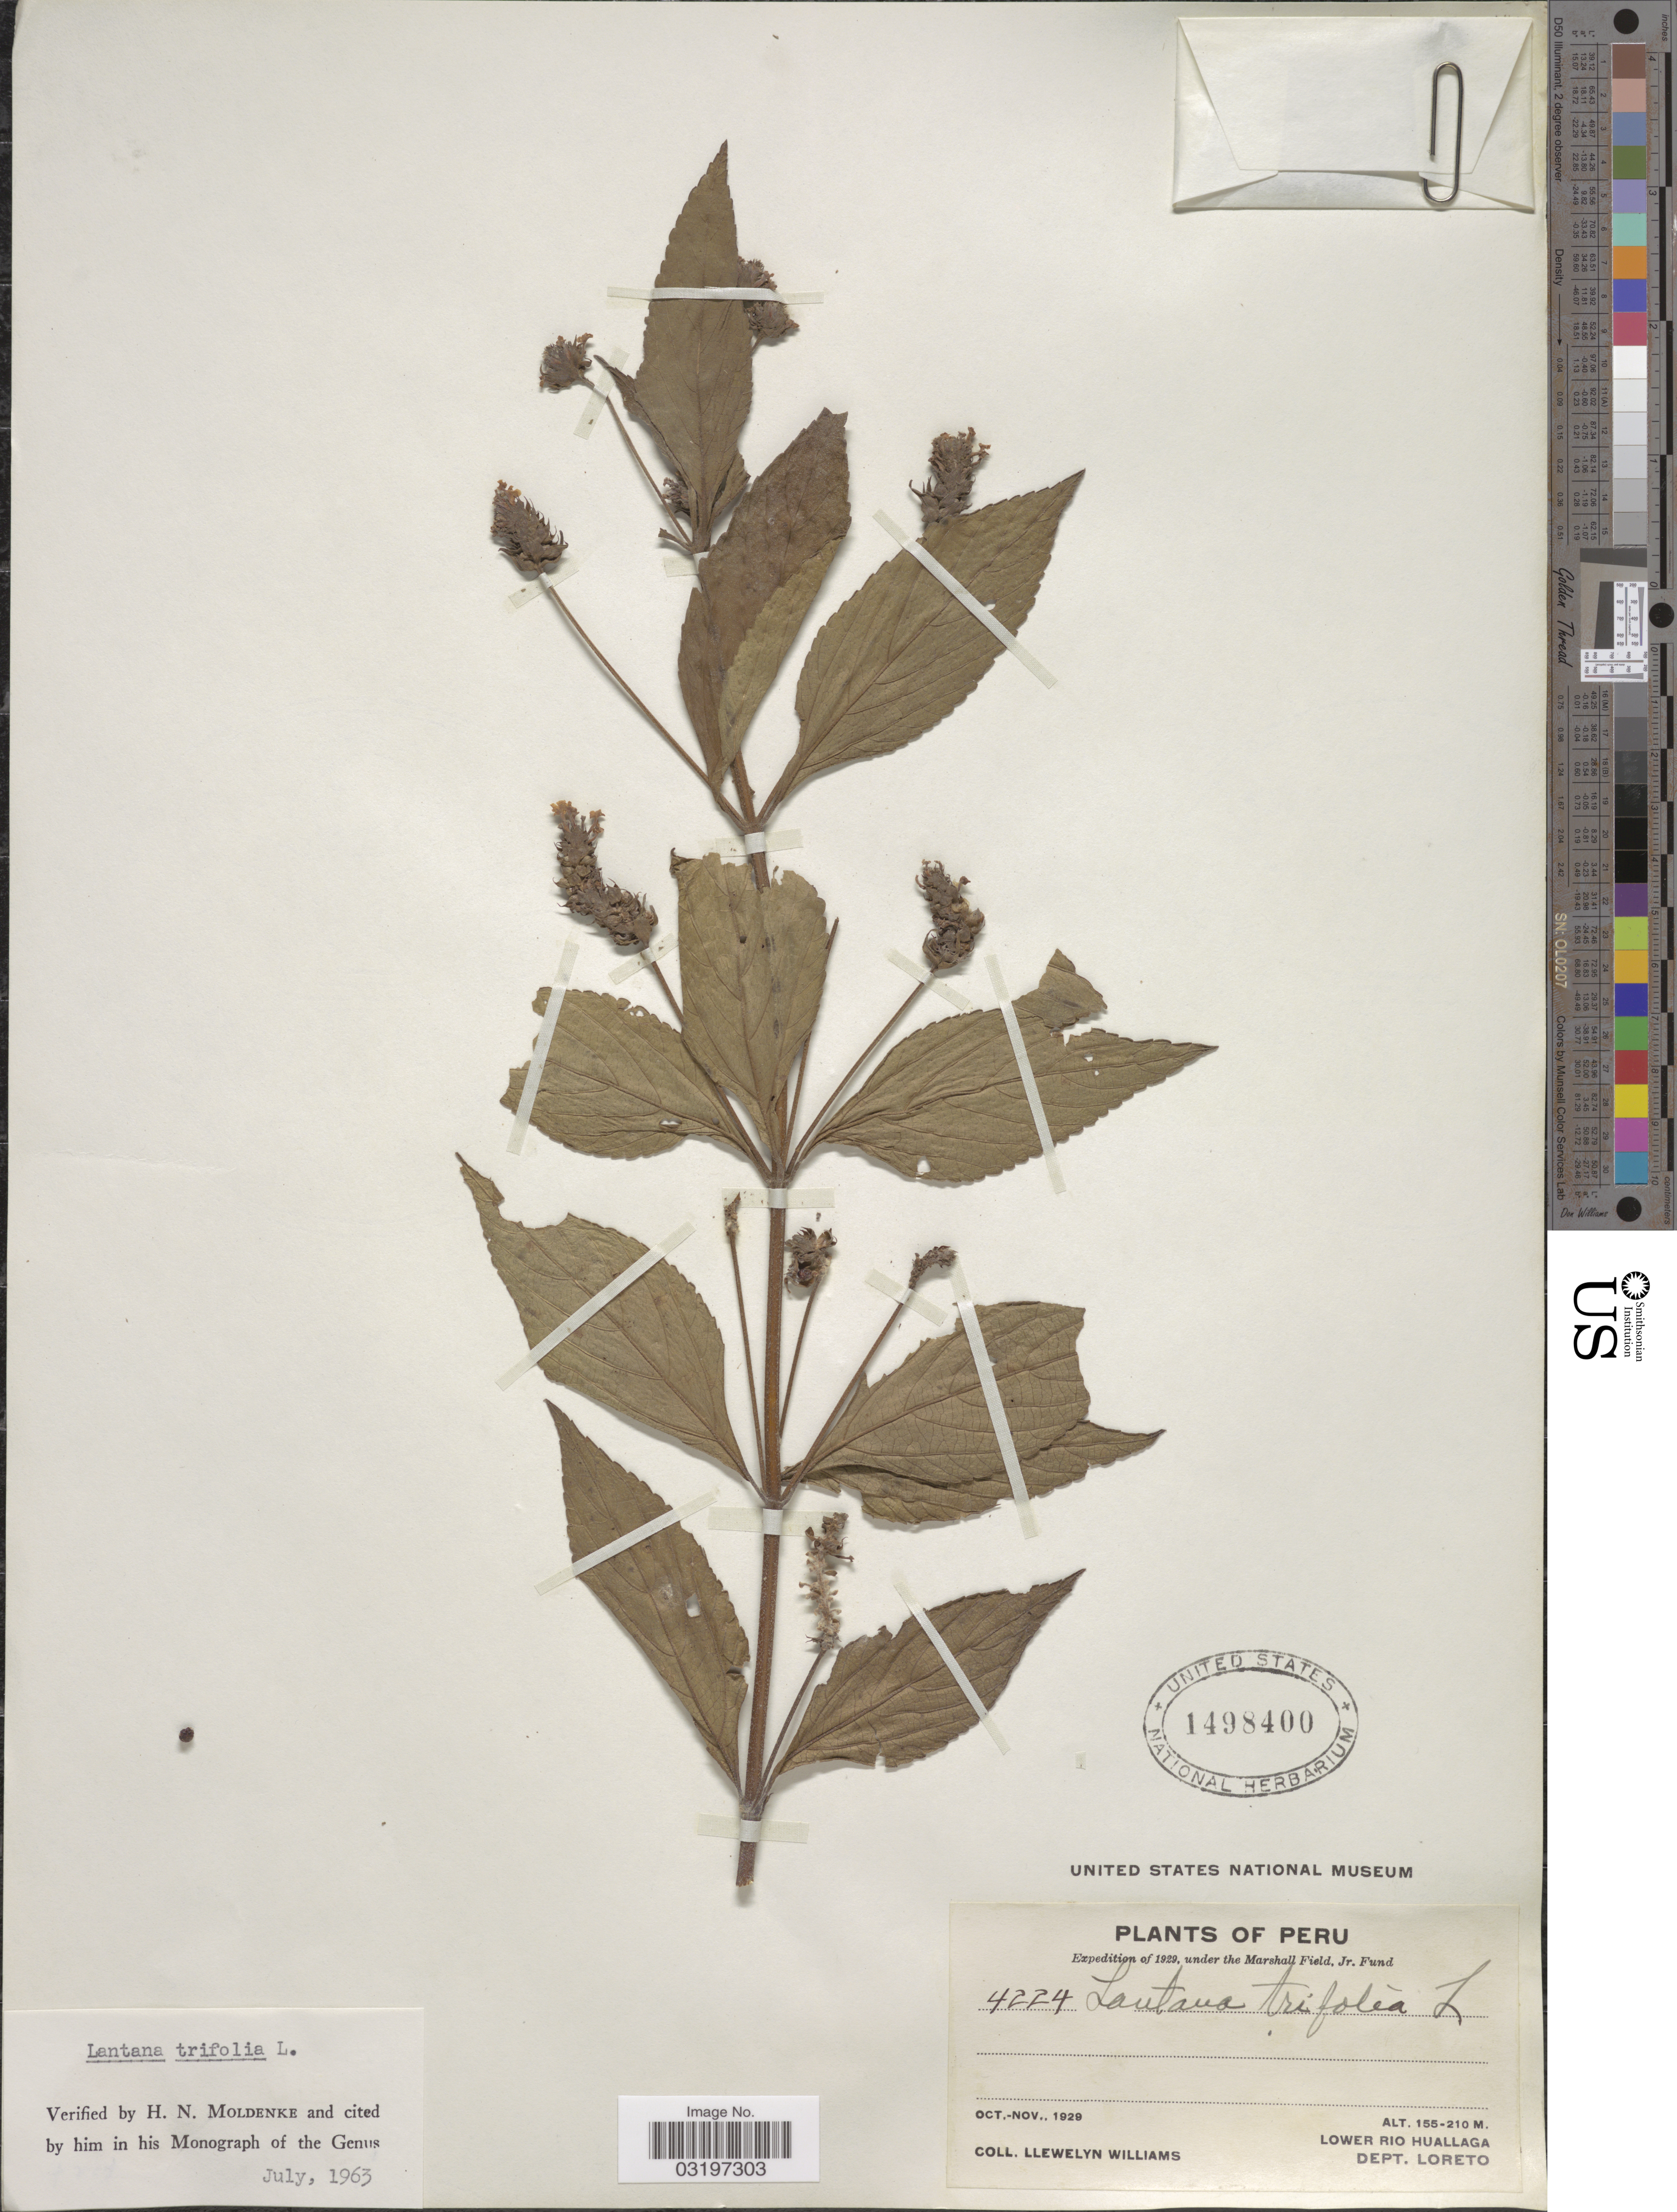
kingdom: Plantae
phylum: Tracheophyta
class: Magnoliopsida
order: Lamiales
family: Verbenaceae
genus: Lantana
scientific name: Lantana trifolia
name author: L.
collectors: Ll. Williams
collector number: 4224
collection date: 1929-10/1929-11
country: Peru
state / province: Loreto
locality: Lower Rio Huallaga. Dept. Loreto.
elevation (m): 155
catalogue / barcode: US 1498400